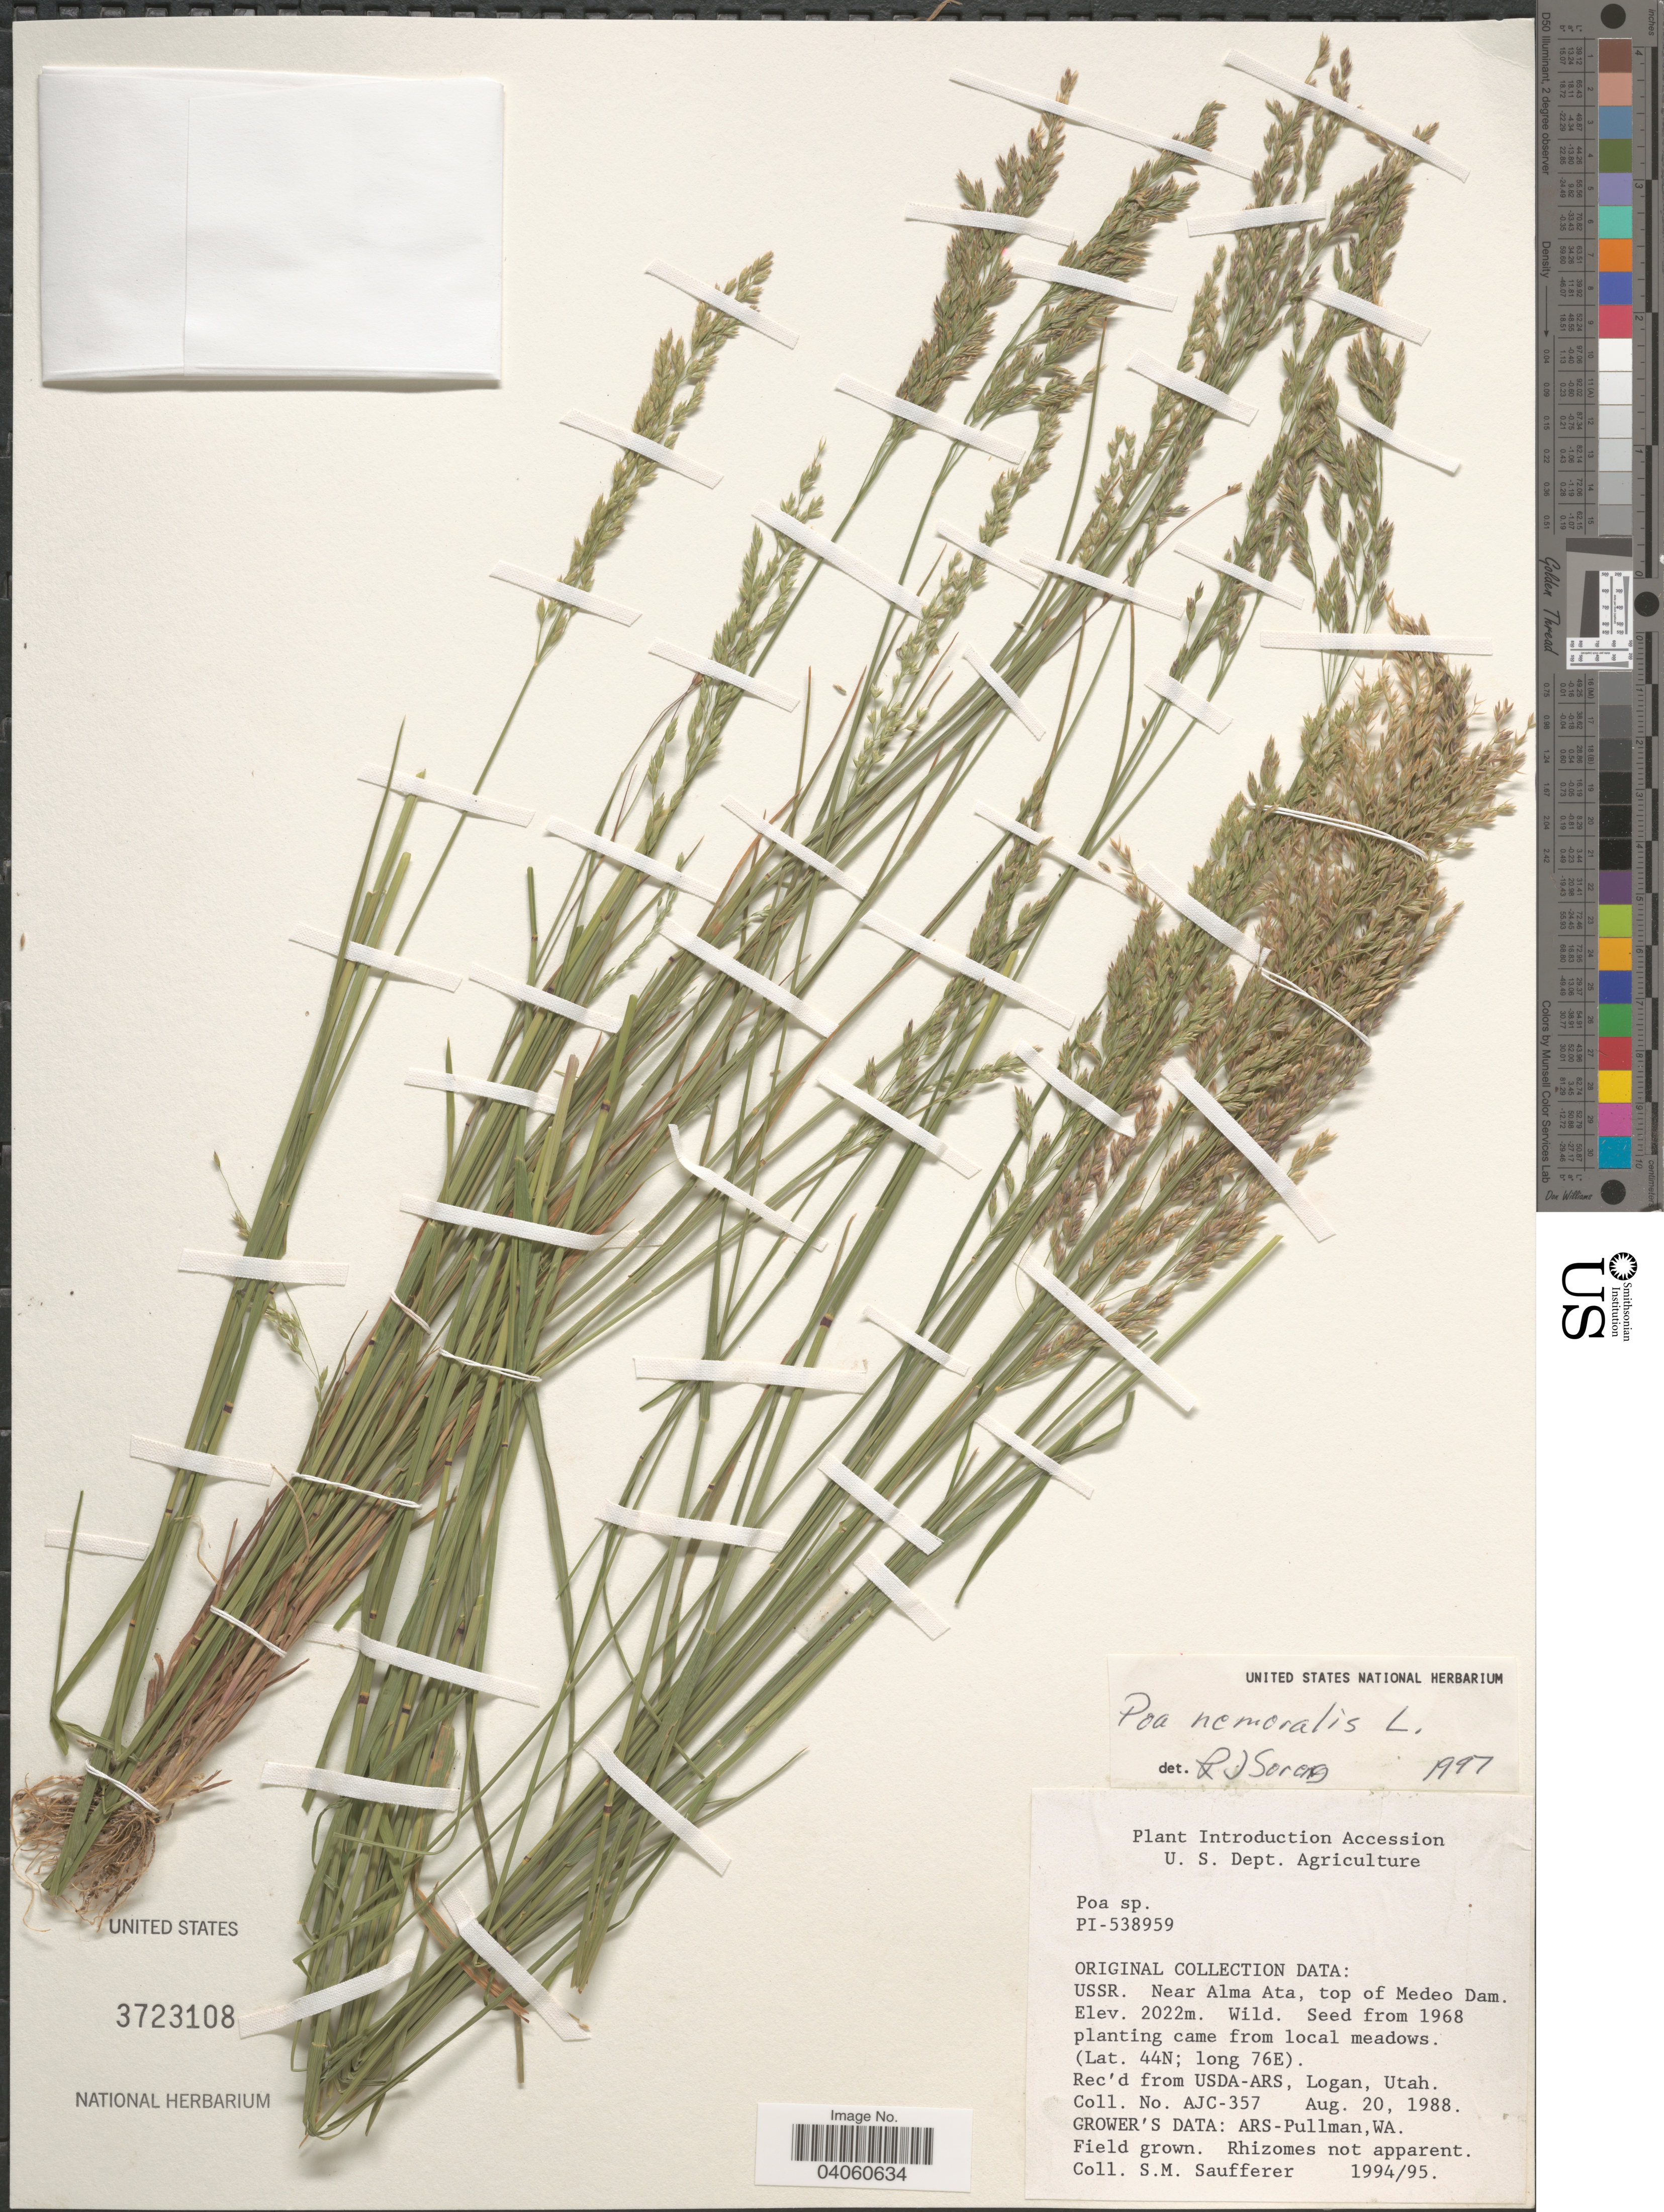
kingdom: Plantae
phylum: Tracheophyta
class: Liliopsida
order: Poales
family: Poaceae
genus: Poa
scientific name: Poa nemoralis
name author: L.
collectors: S. Saufferer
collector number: AJC-357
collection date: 1988-08-20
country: United States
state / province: Utah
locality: USDA-ARS, Logan.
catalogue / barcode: US 3723108